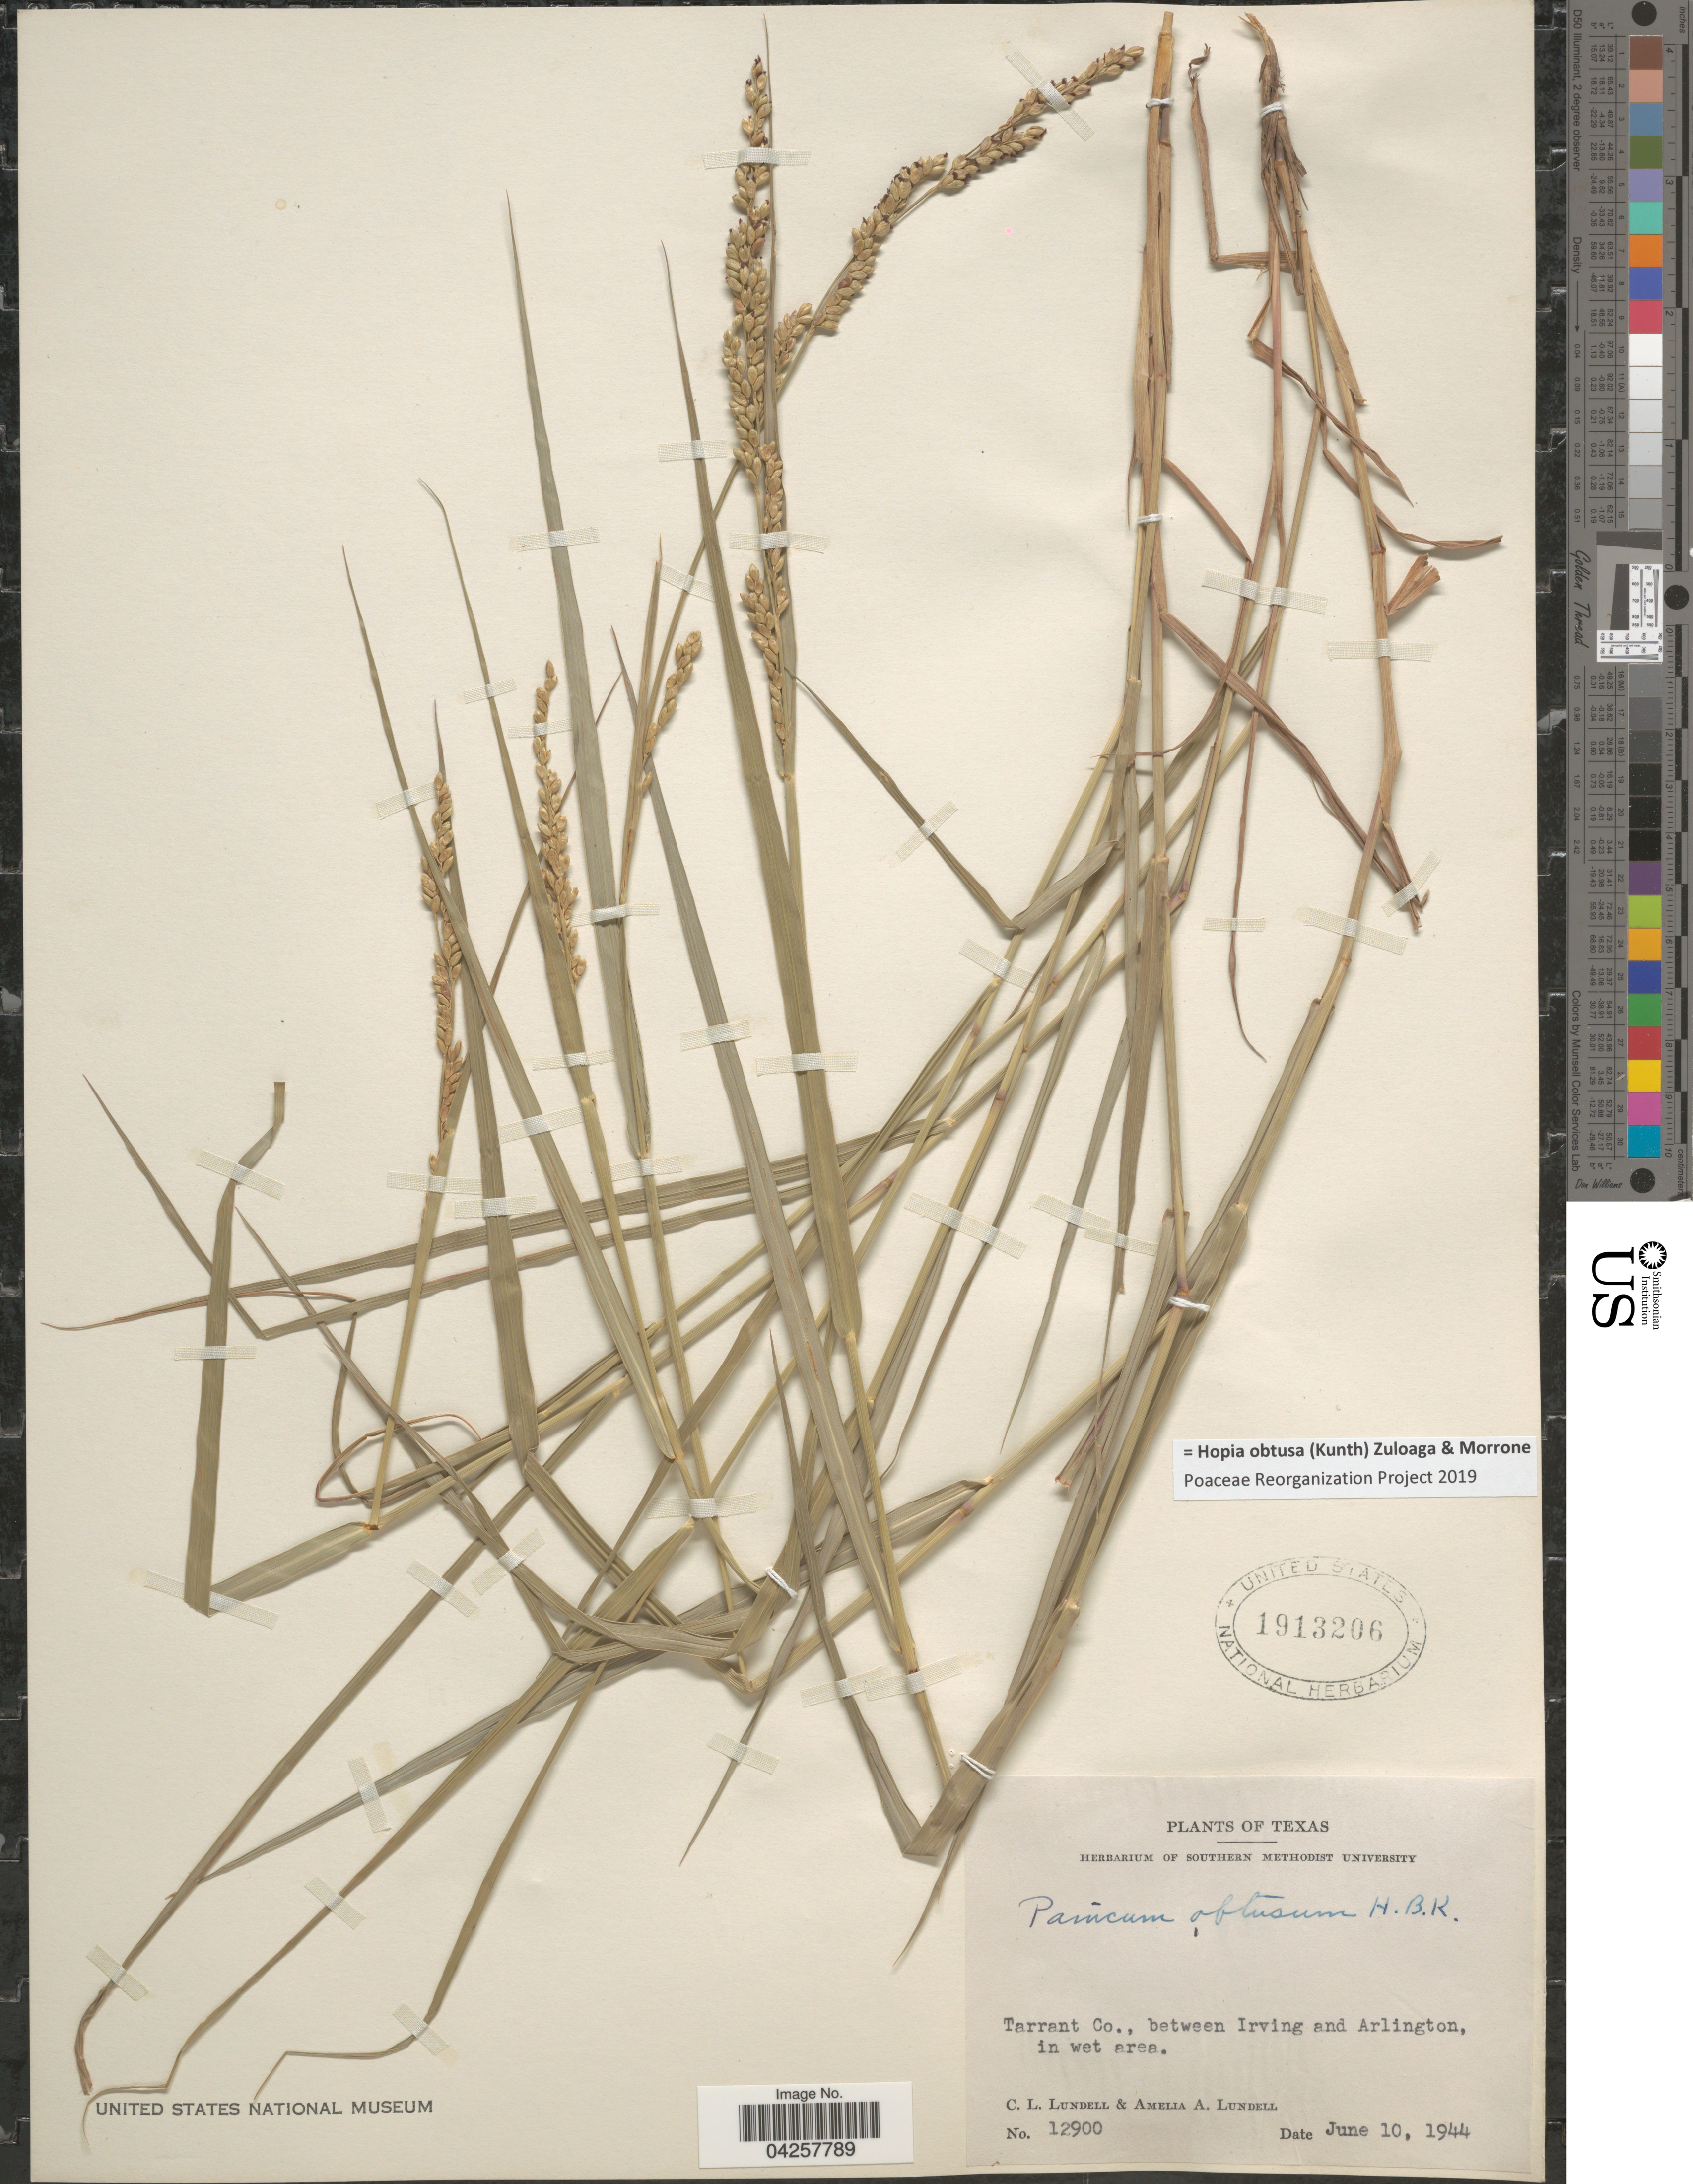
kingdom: Plantae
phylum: Tracheophyta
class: Liliopsida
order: Poales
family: Poaceae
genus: Hopia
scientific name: Hopia obtusa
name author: (Kunth) Zuloaga & Morrone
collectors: C. L. Lundell & A. A. Lundell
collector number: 12900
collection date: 1944-06-10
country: United States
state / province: Texas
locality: Tarrant Co., between Irving and Arlington, in wet area.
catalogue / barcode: US 1913206